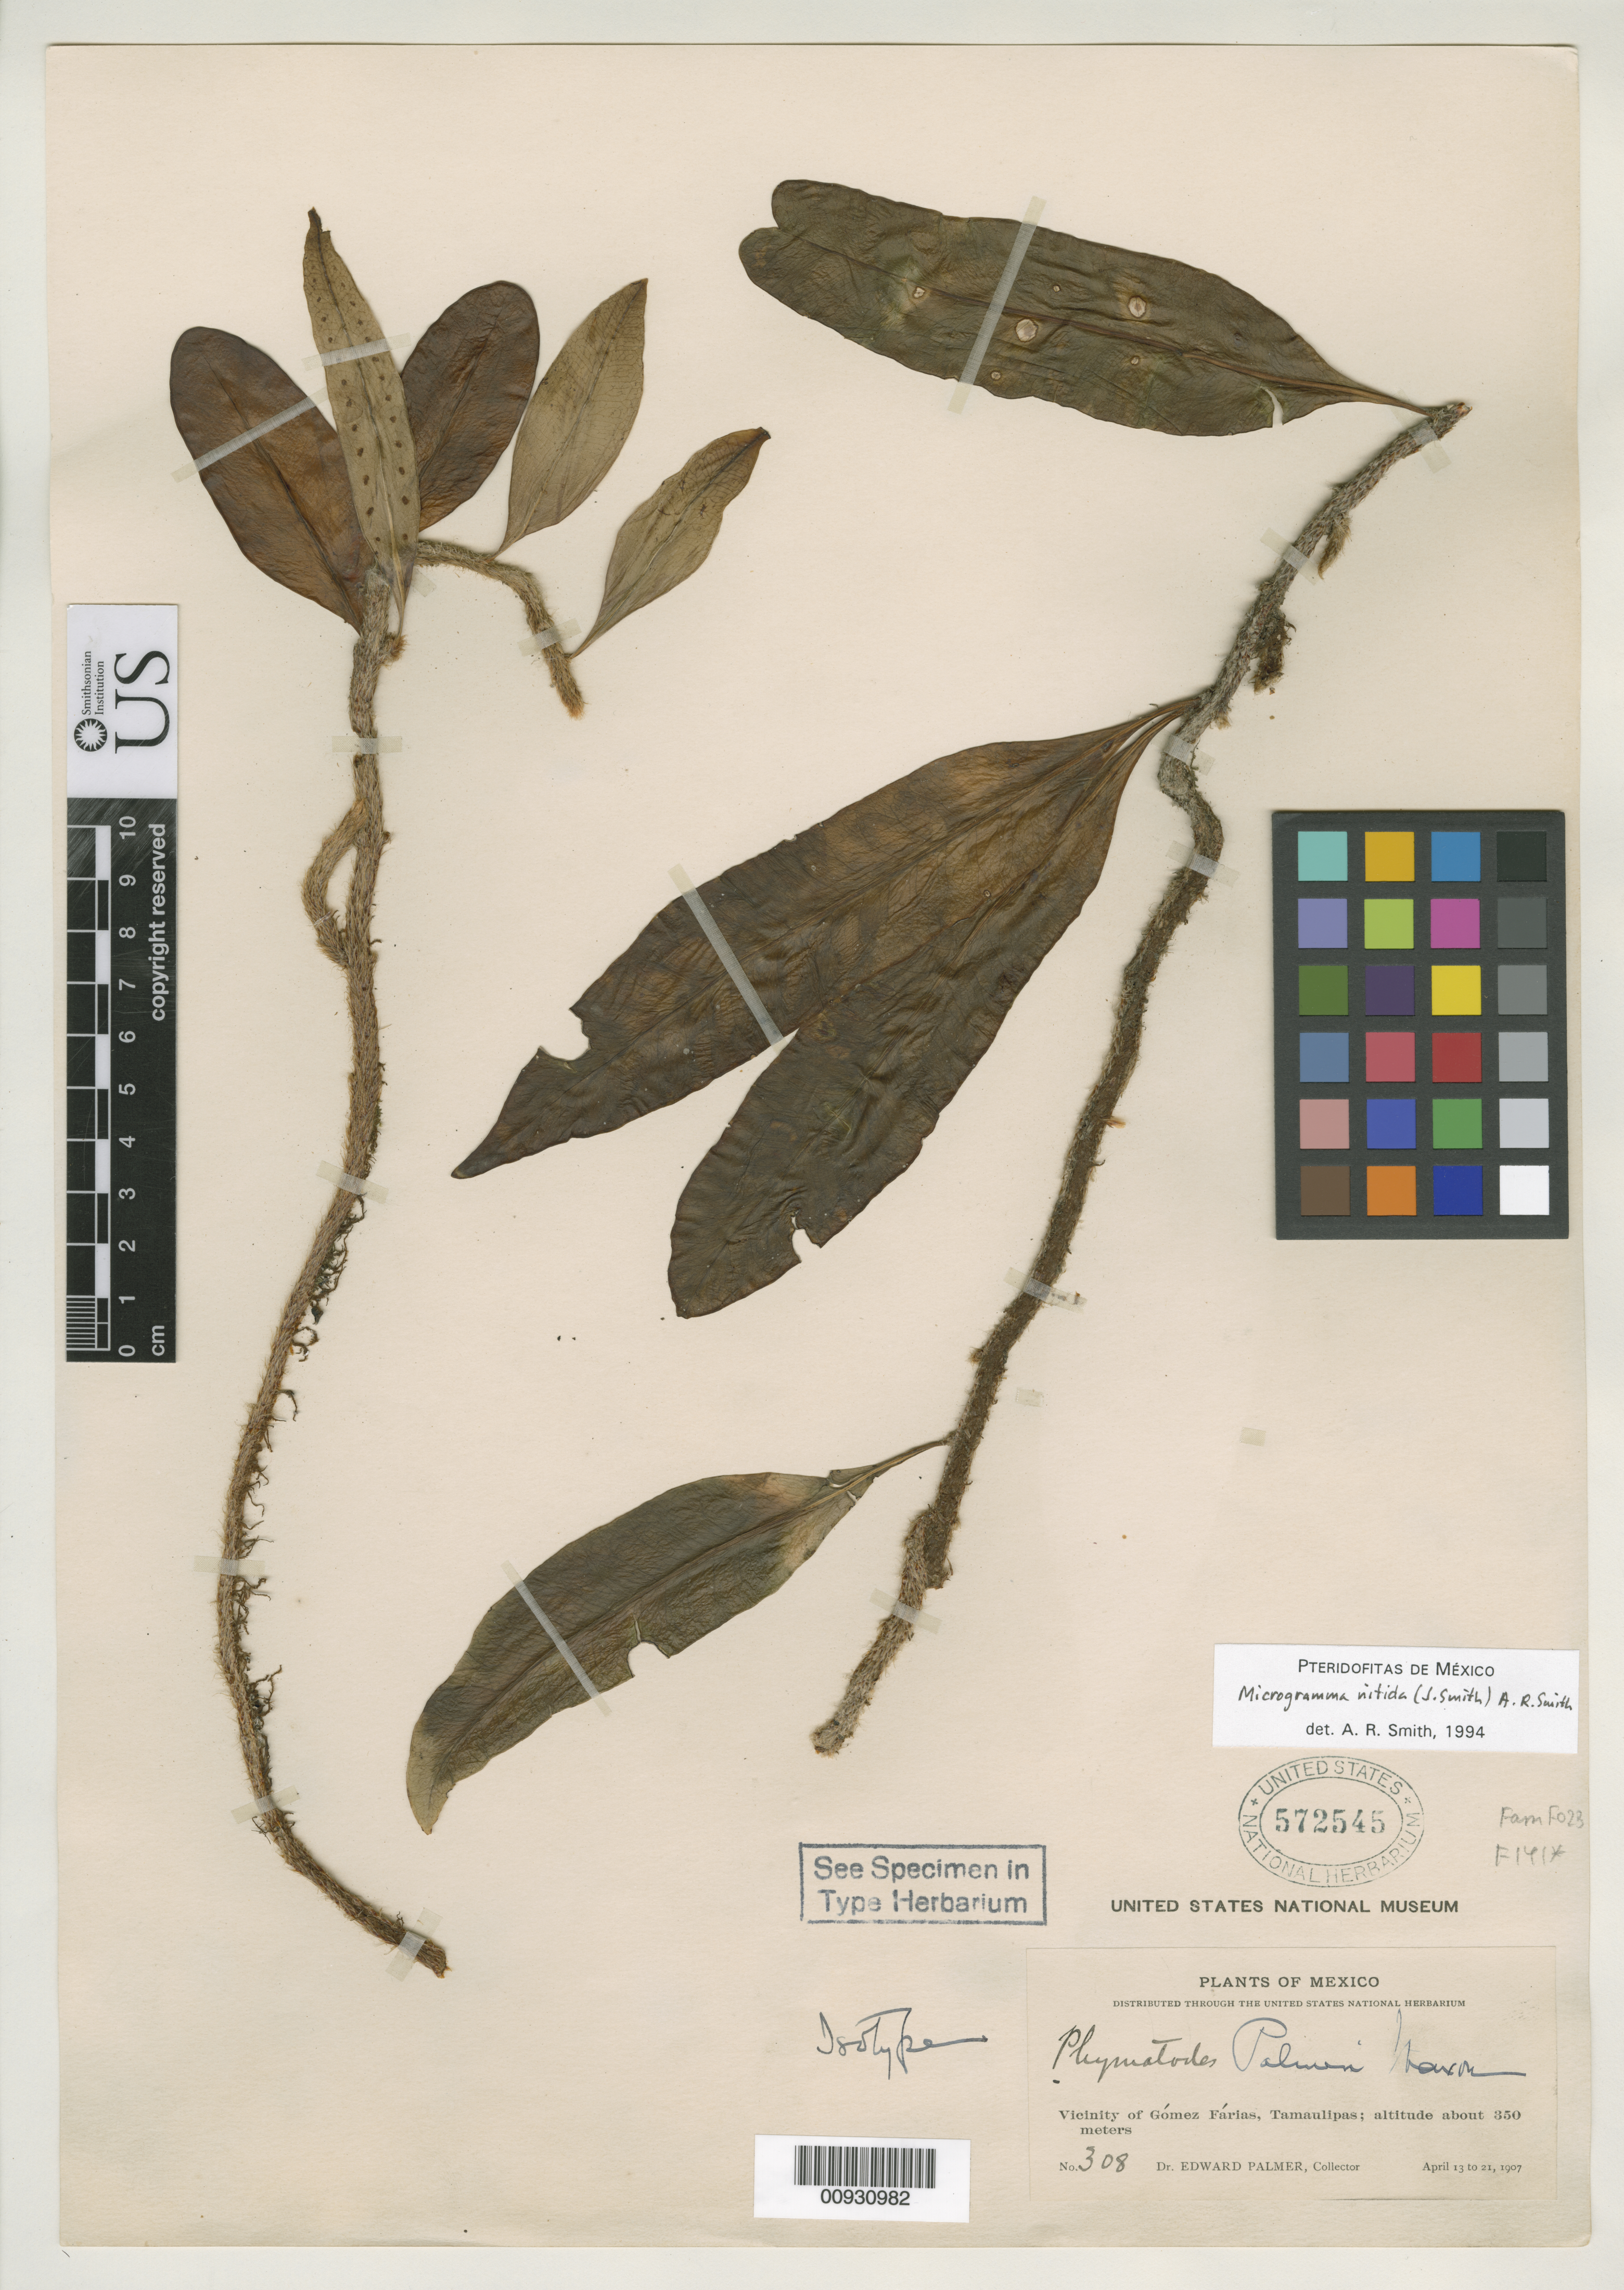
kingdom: Plantae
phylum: Tracheophyta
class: Polypodiopsida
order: Polypodiales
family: Polypodiaceae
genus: Polypodium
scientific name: Polypodium palmeri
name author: Maxon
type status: Isotype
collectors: E. Palmer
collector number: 308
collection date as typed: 13 Apr 1907 to 21 Apr 1907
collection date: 1907-04-13/1907-04-21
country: Mexico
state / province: Tamaulipas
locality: Vicinity of Gómez Fárias.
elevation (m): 350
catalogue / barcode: US 572545